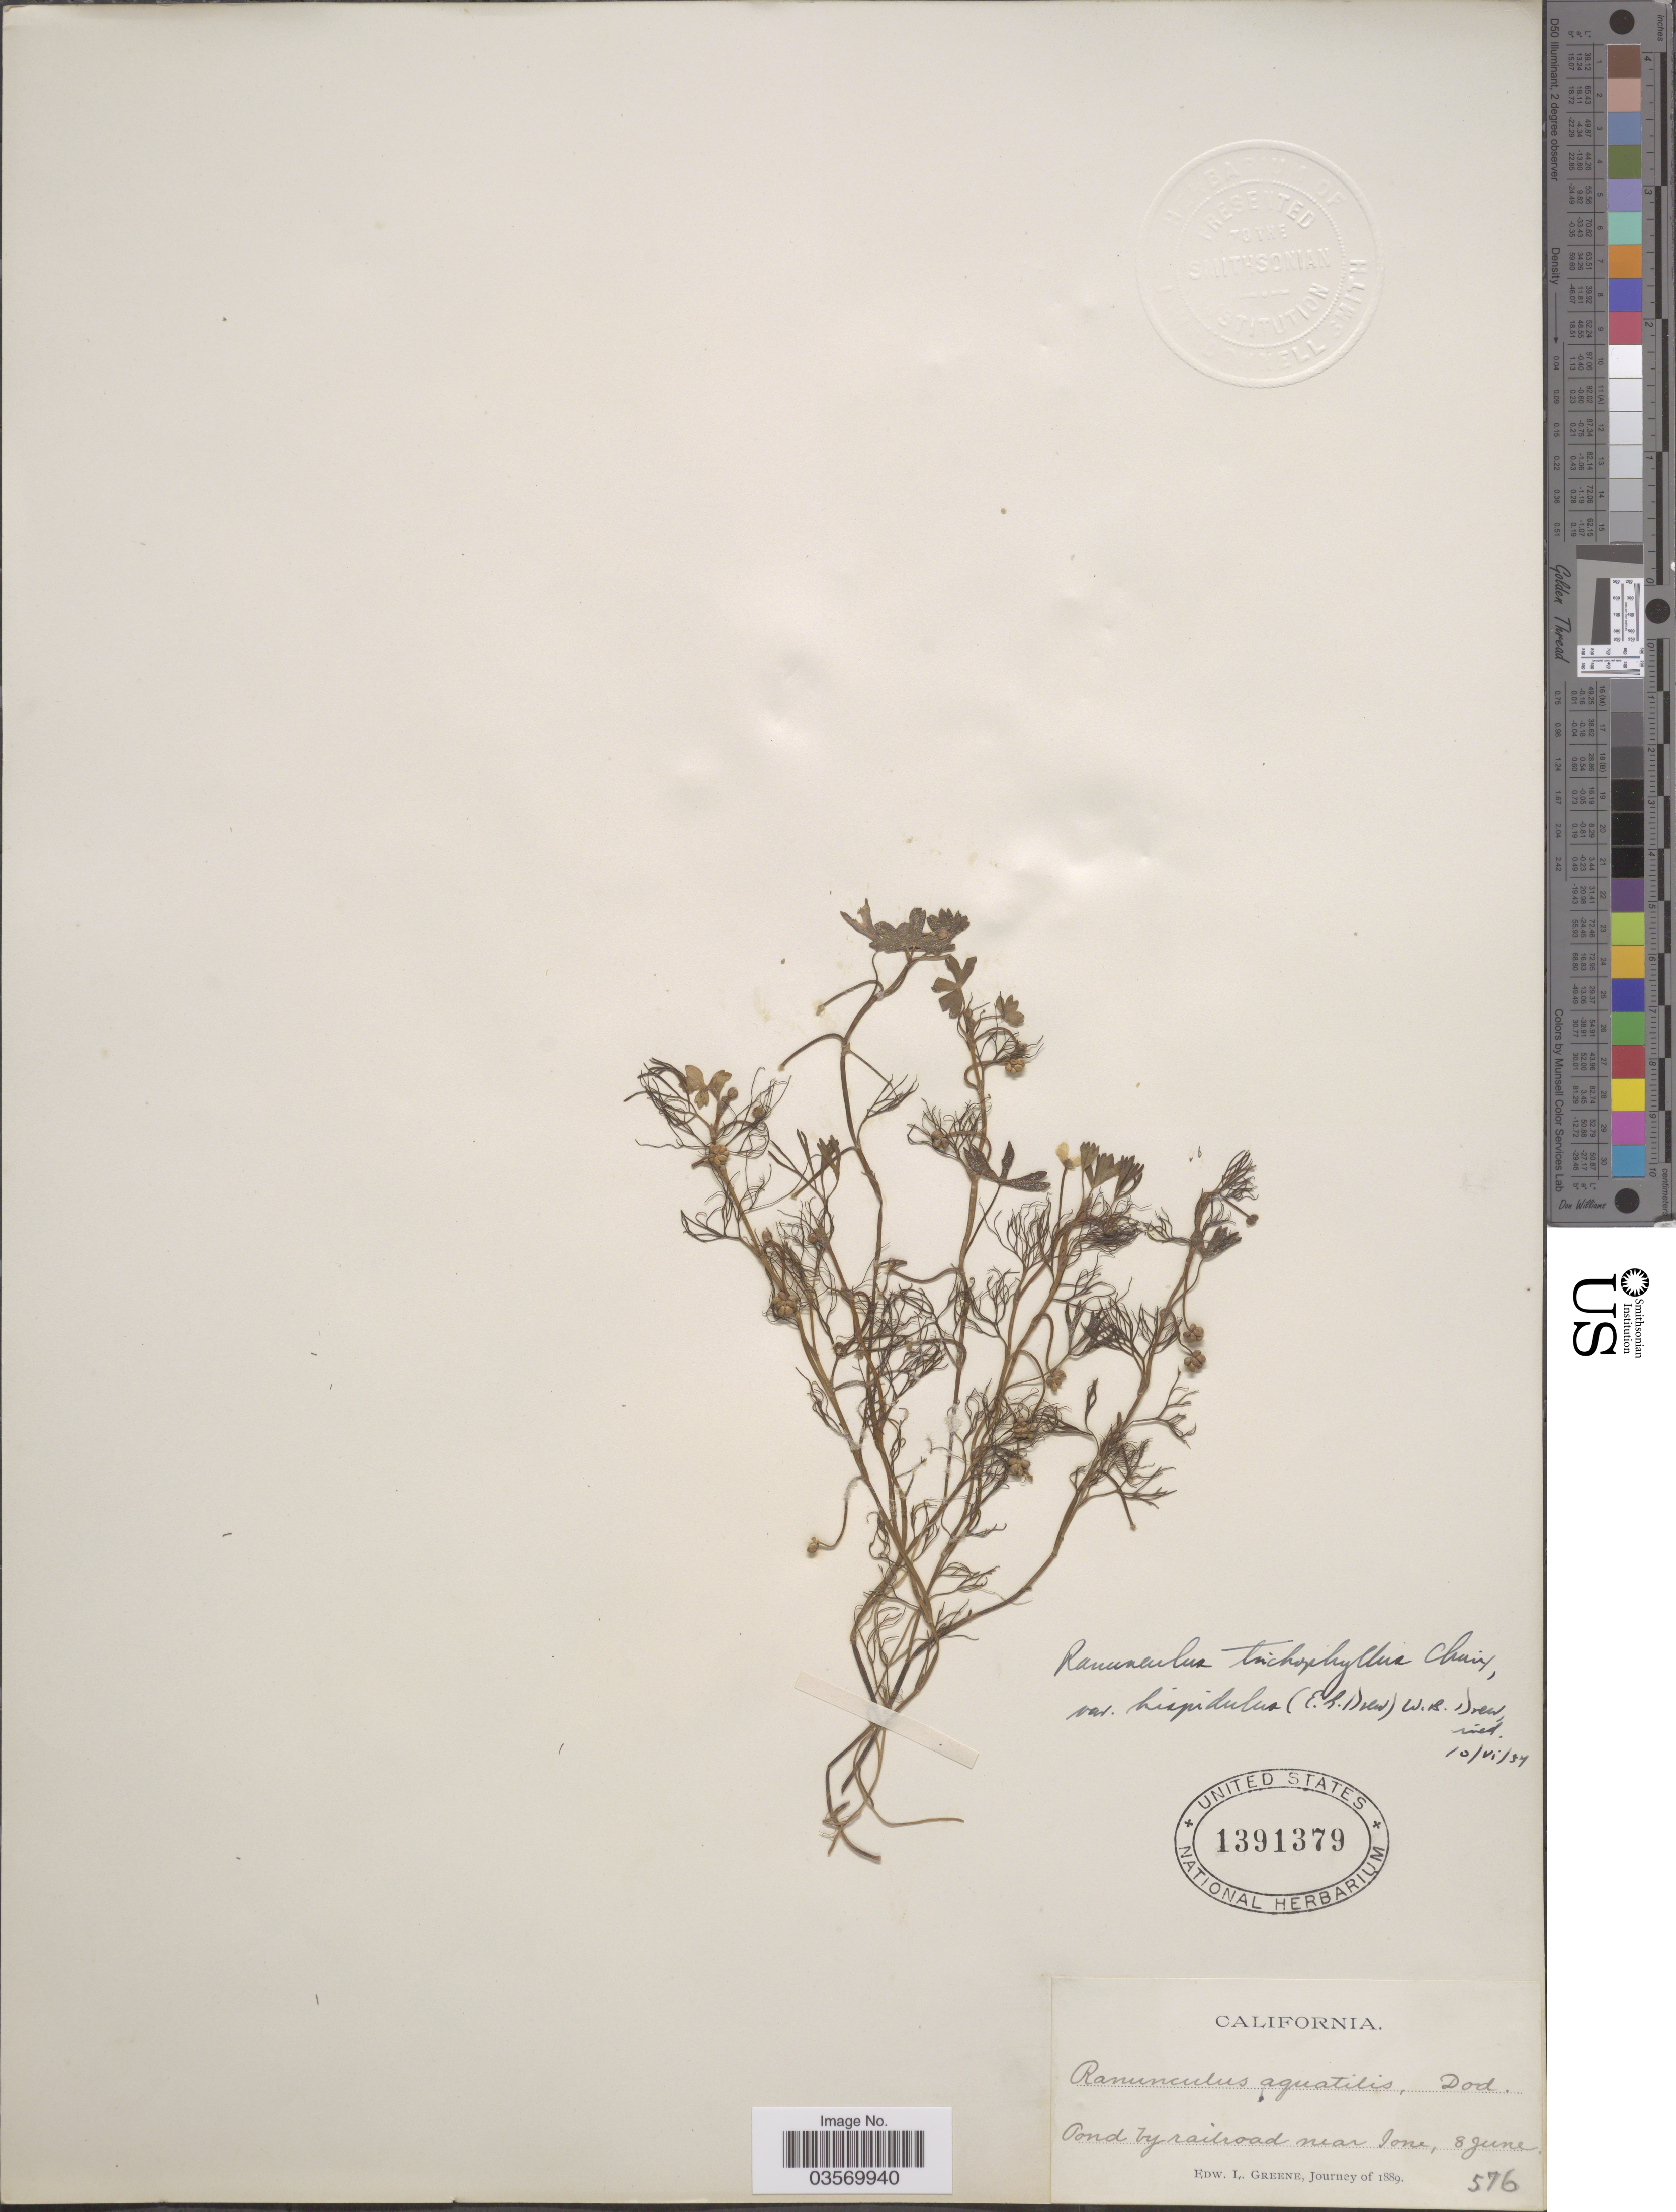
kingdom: Plantae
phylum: Tracheophyta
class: Magnoliopsida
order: Ranunculales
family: Ranunculaceae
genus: Ranunculus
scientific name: Ranunculus mongolicus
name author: (Krylov) Serg.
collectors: E. L. Greene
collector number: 576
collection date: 1889-06-08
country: United States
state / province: California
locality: Pond by railroad near Ione.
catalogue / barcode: US 1391379